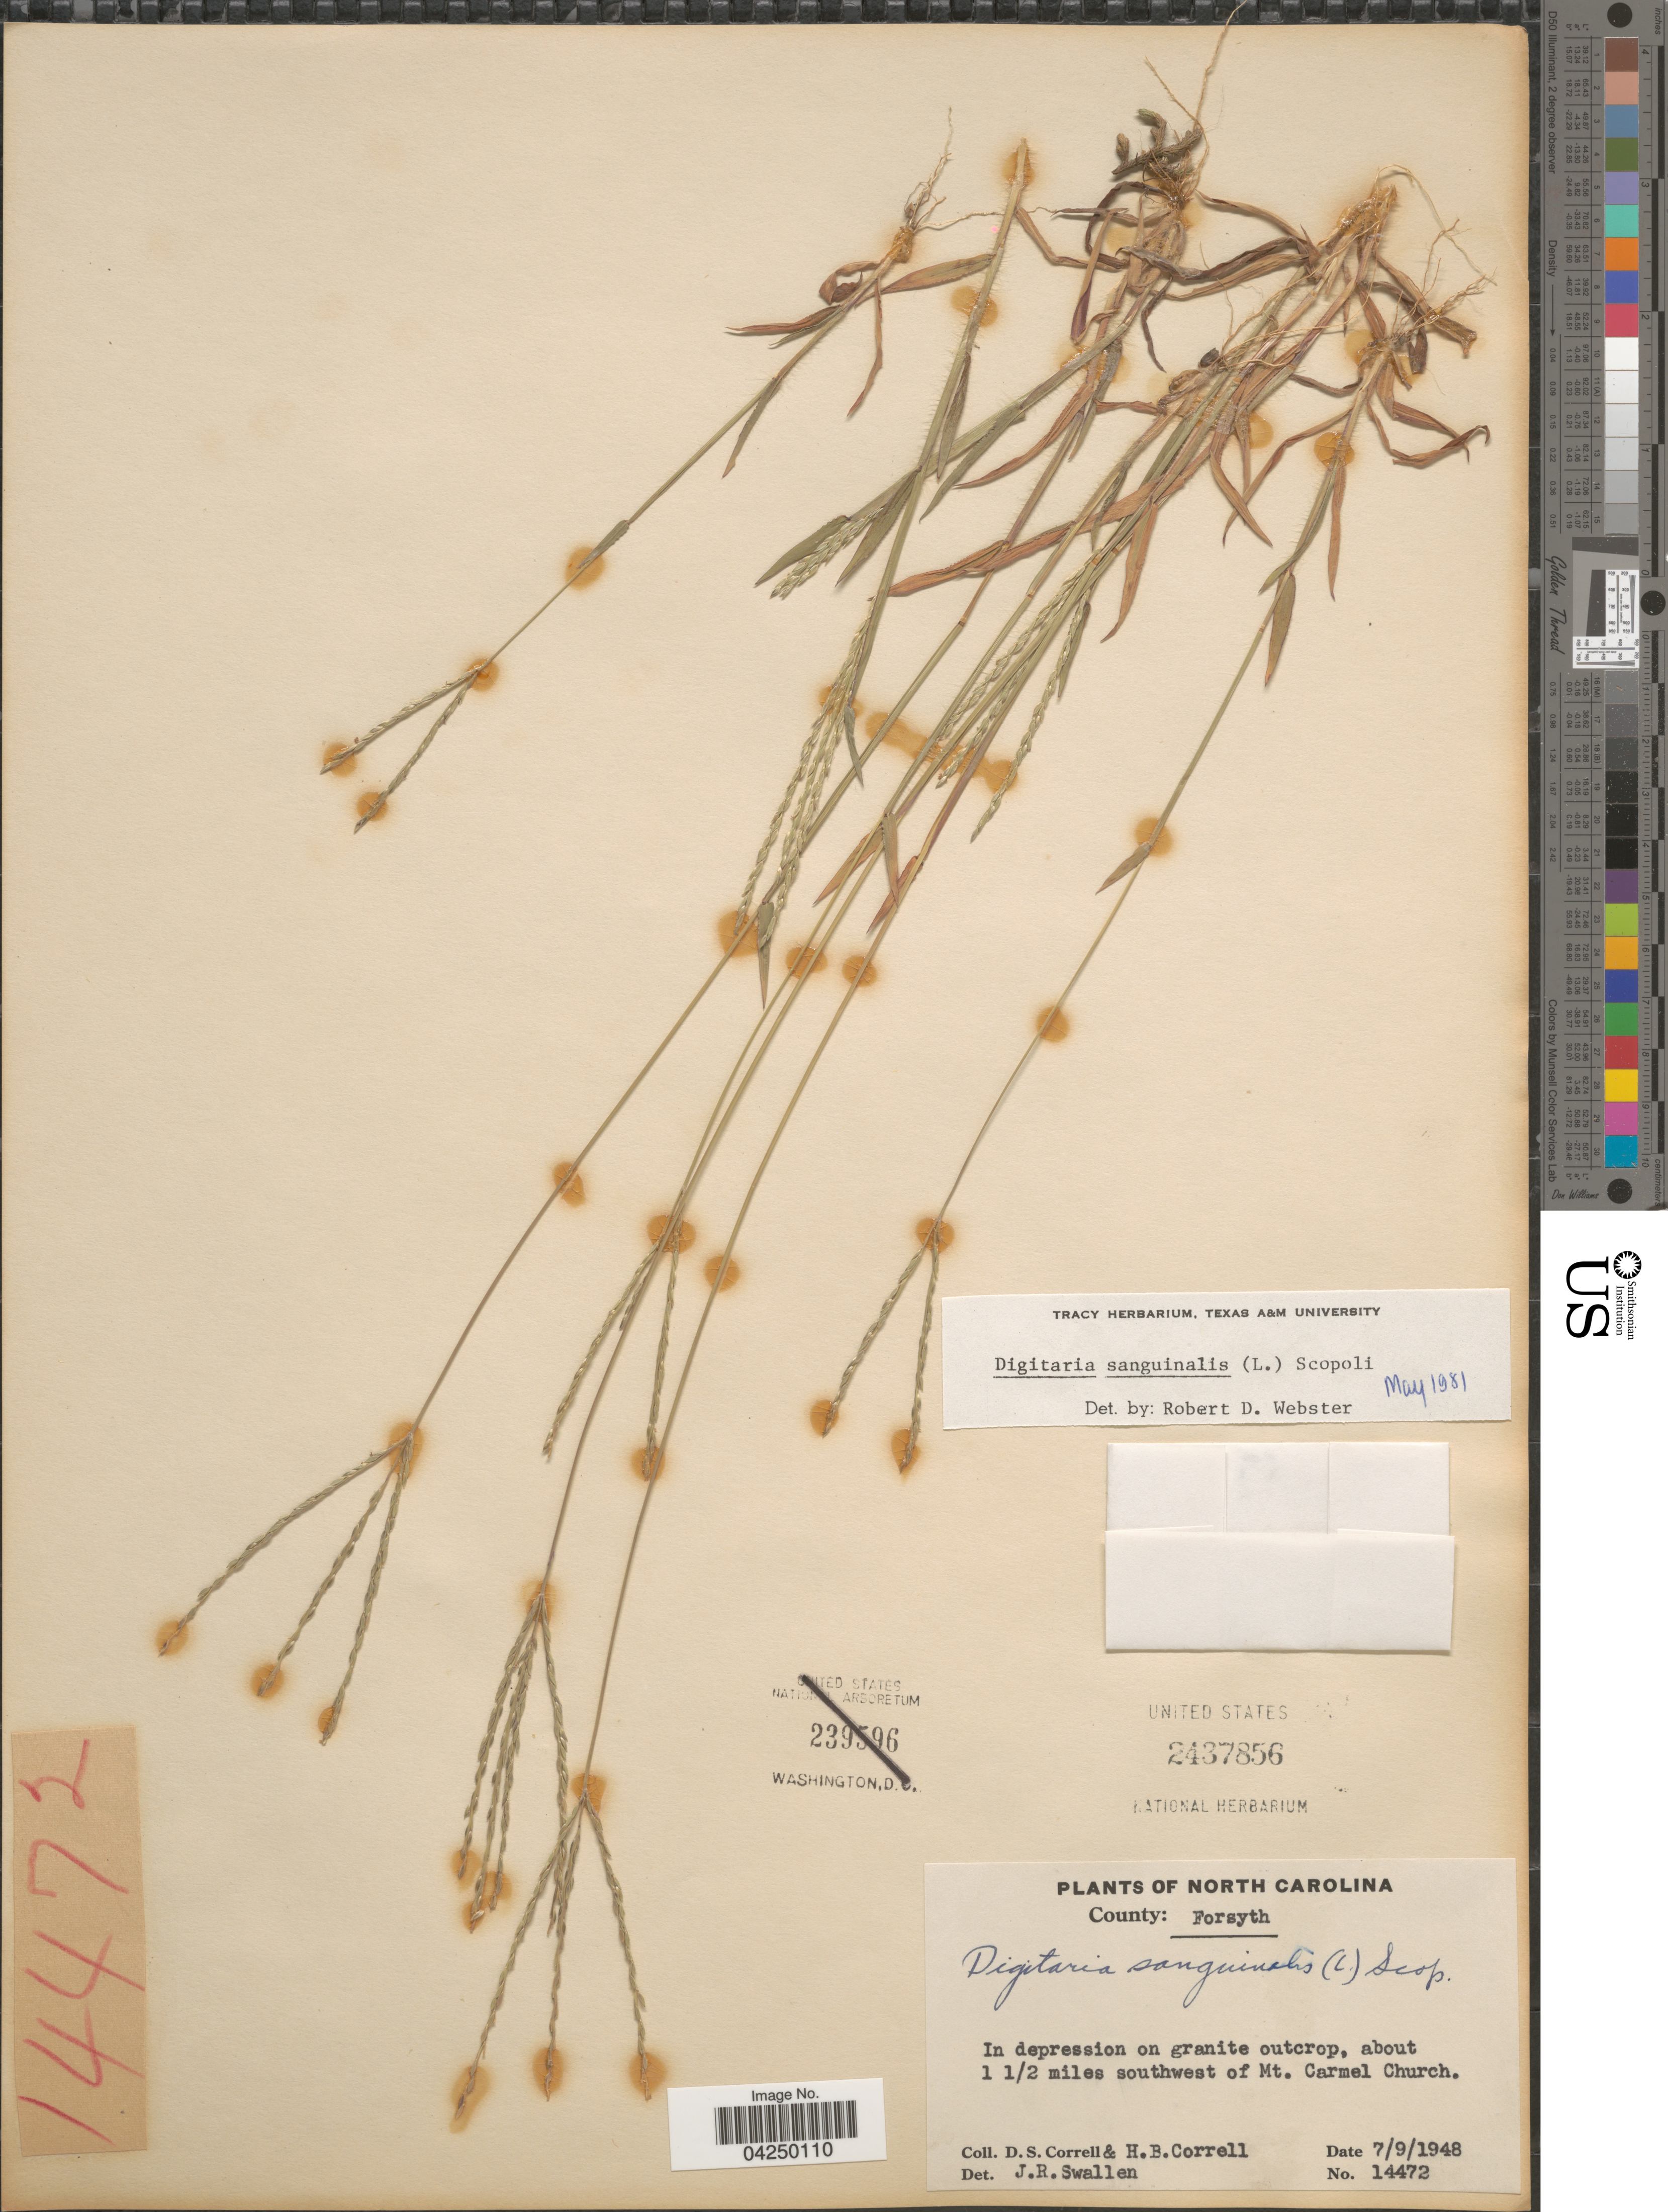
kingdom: Plantae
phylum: Tracheophyta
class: Liliopsida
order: Poales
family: Poaceae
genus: Digitaria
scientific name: Digitaria sanguinalis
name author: (L.) Scop.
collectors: D. S. Correll & H. Correll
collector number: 14472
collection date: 1948-07-09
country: United States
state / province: North Carolina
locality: County: Forsyth. In depression on granite outcrop, about 1½ miles southwest of Mt. Carmel Church.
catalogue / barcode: US 2437856